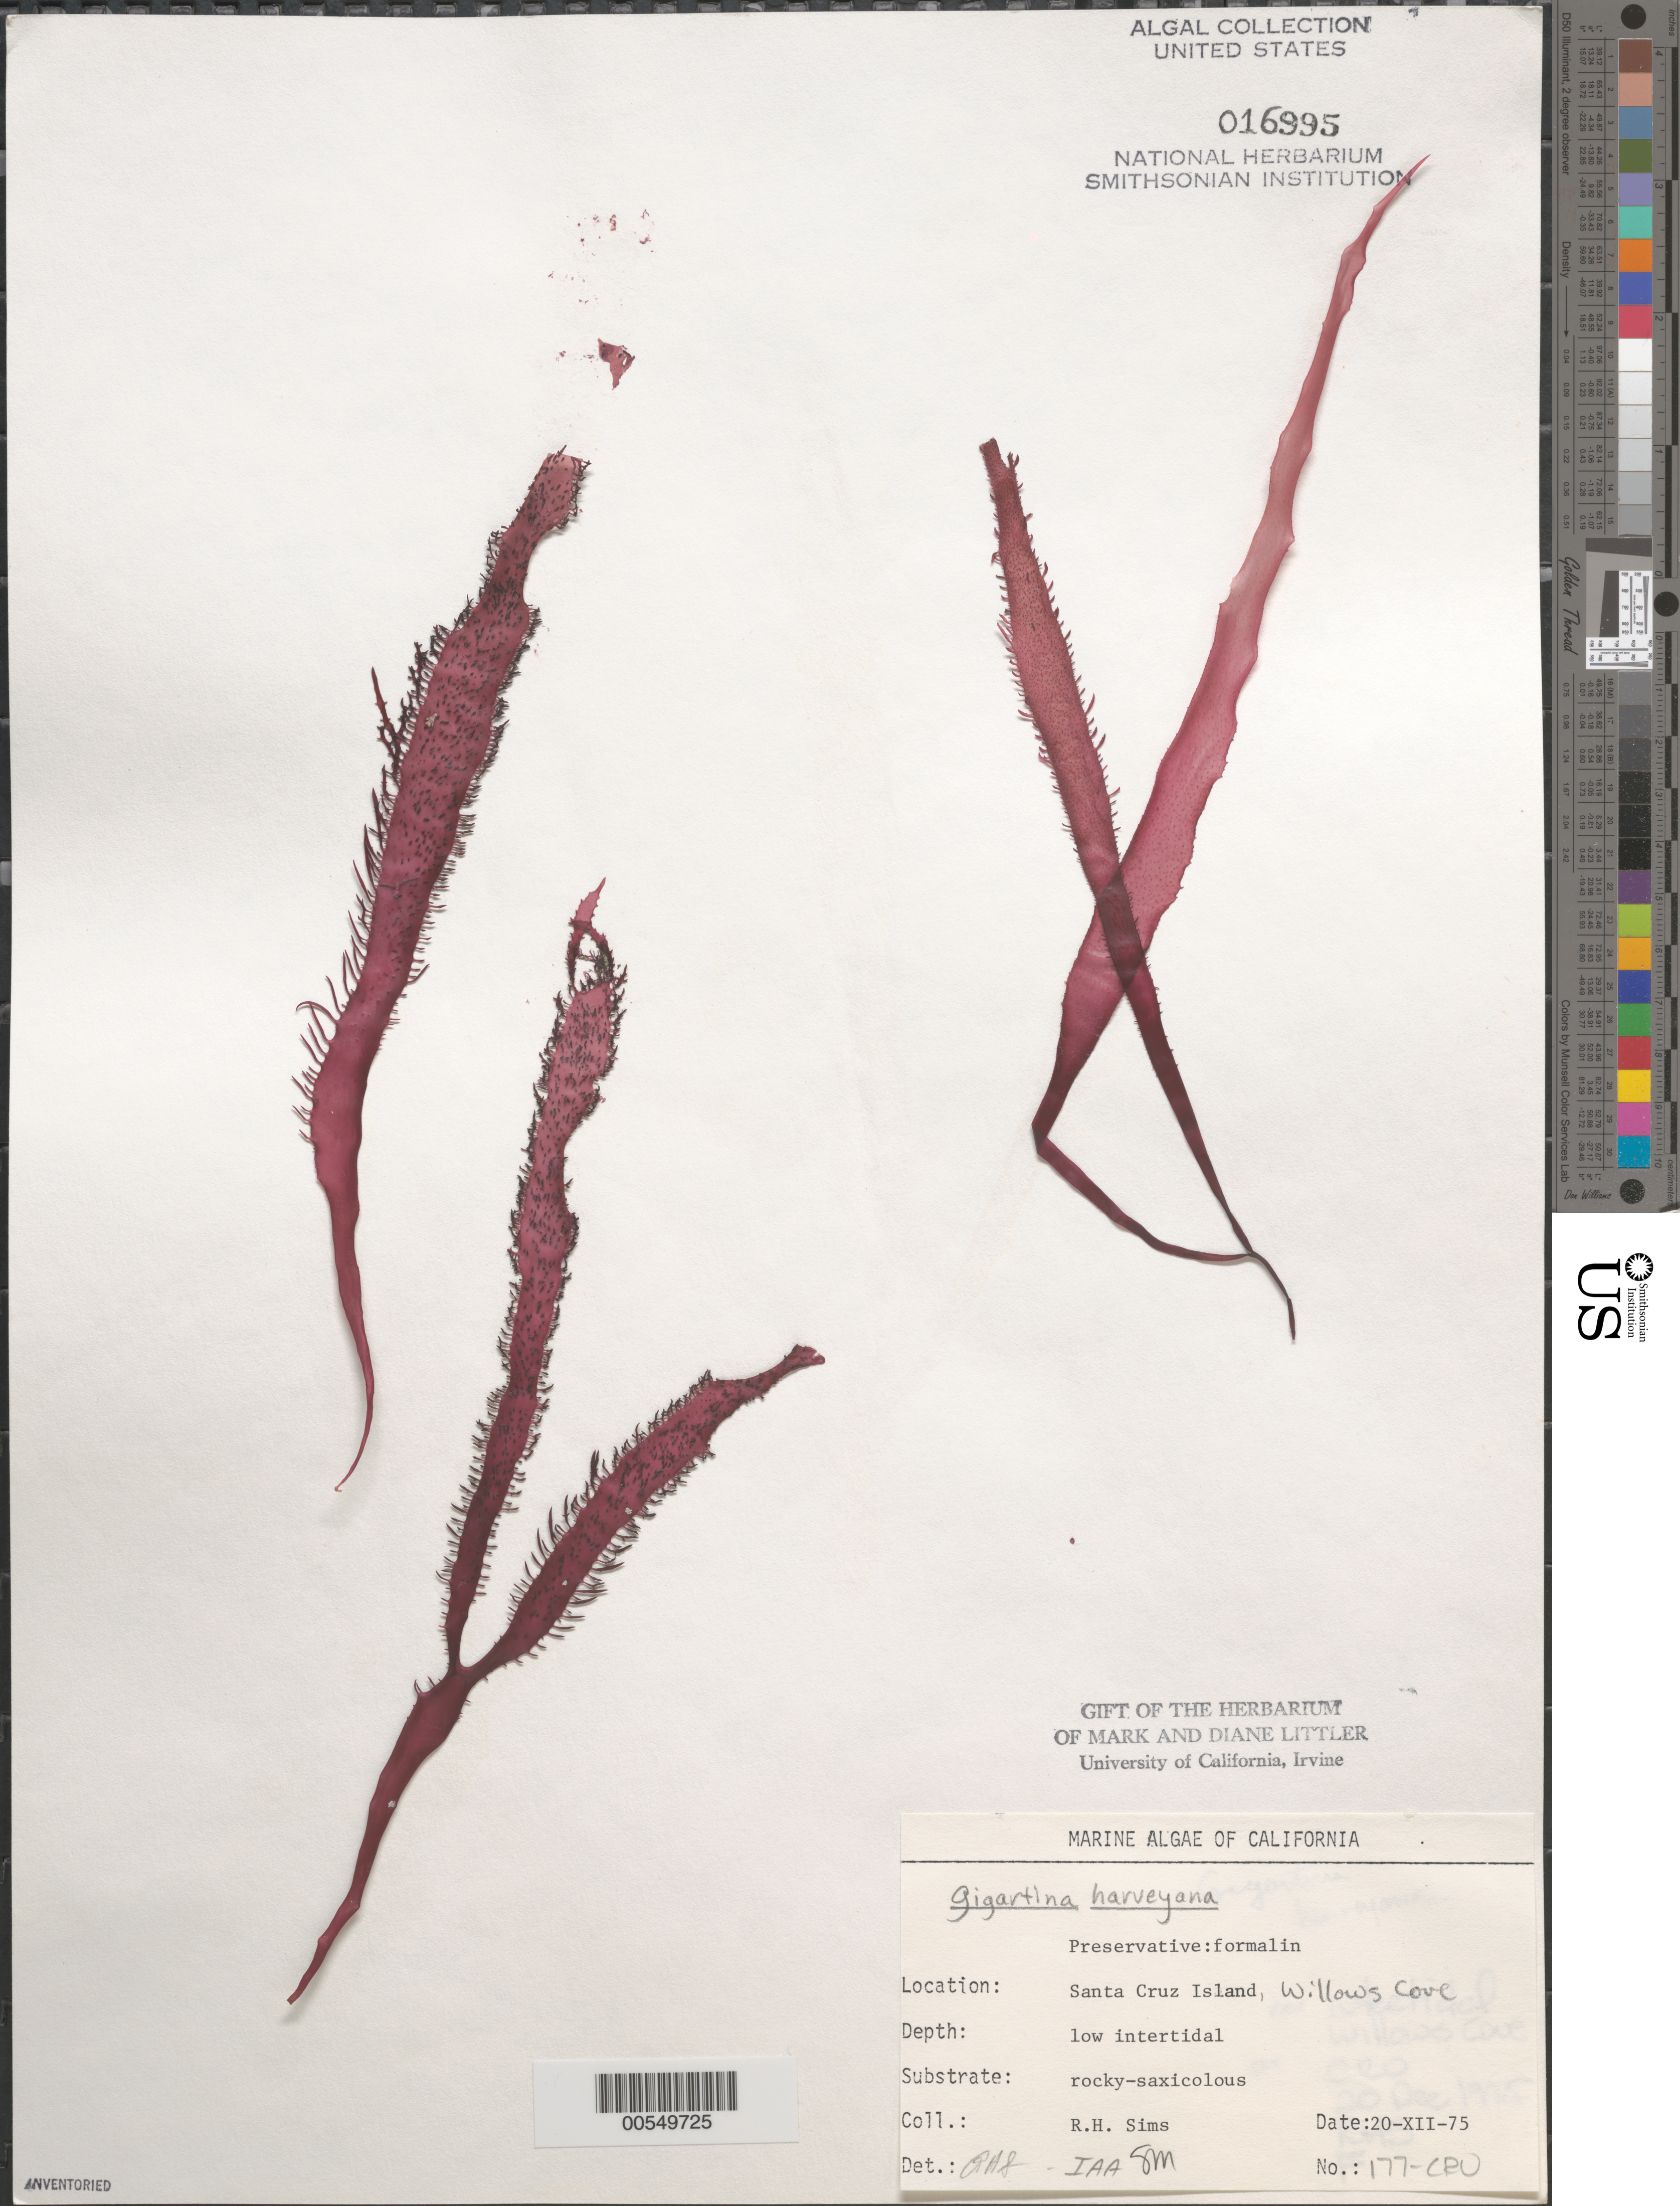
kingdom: Plantae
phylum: Rhodophyta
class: Florideophyceae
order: Gigartinales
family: Gigartinaceae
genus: Chondracanthus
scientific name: Chondracanthus harveyanus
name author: (Kütz.) Guiry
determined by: Algae name updating Project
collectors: R. H. Sims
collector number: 177-CRU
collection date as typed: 20 Dec 1975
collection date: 1975-12-20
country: United States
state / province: California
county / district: Santa Barbara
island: Santa Cruz Island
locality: Willows Cove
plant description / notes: BLM-SOCALBIGHT Rocky Intertidal Survey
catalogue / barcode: US 16995